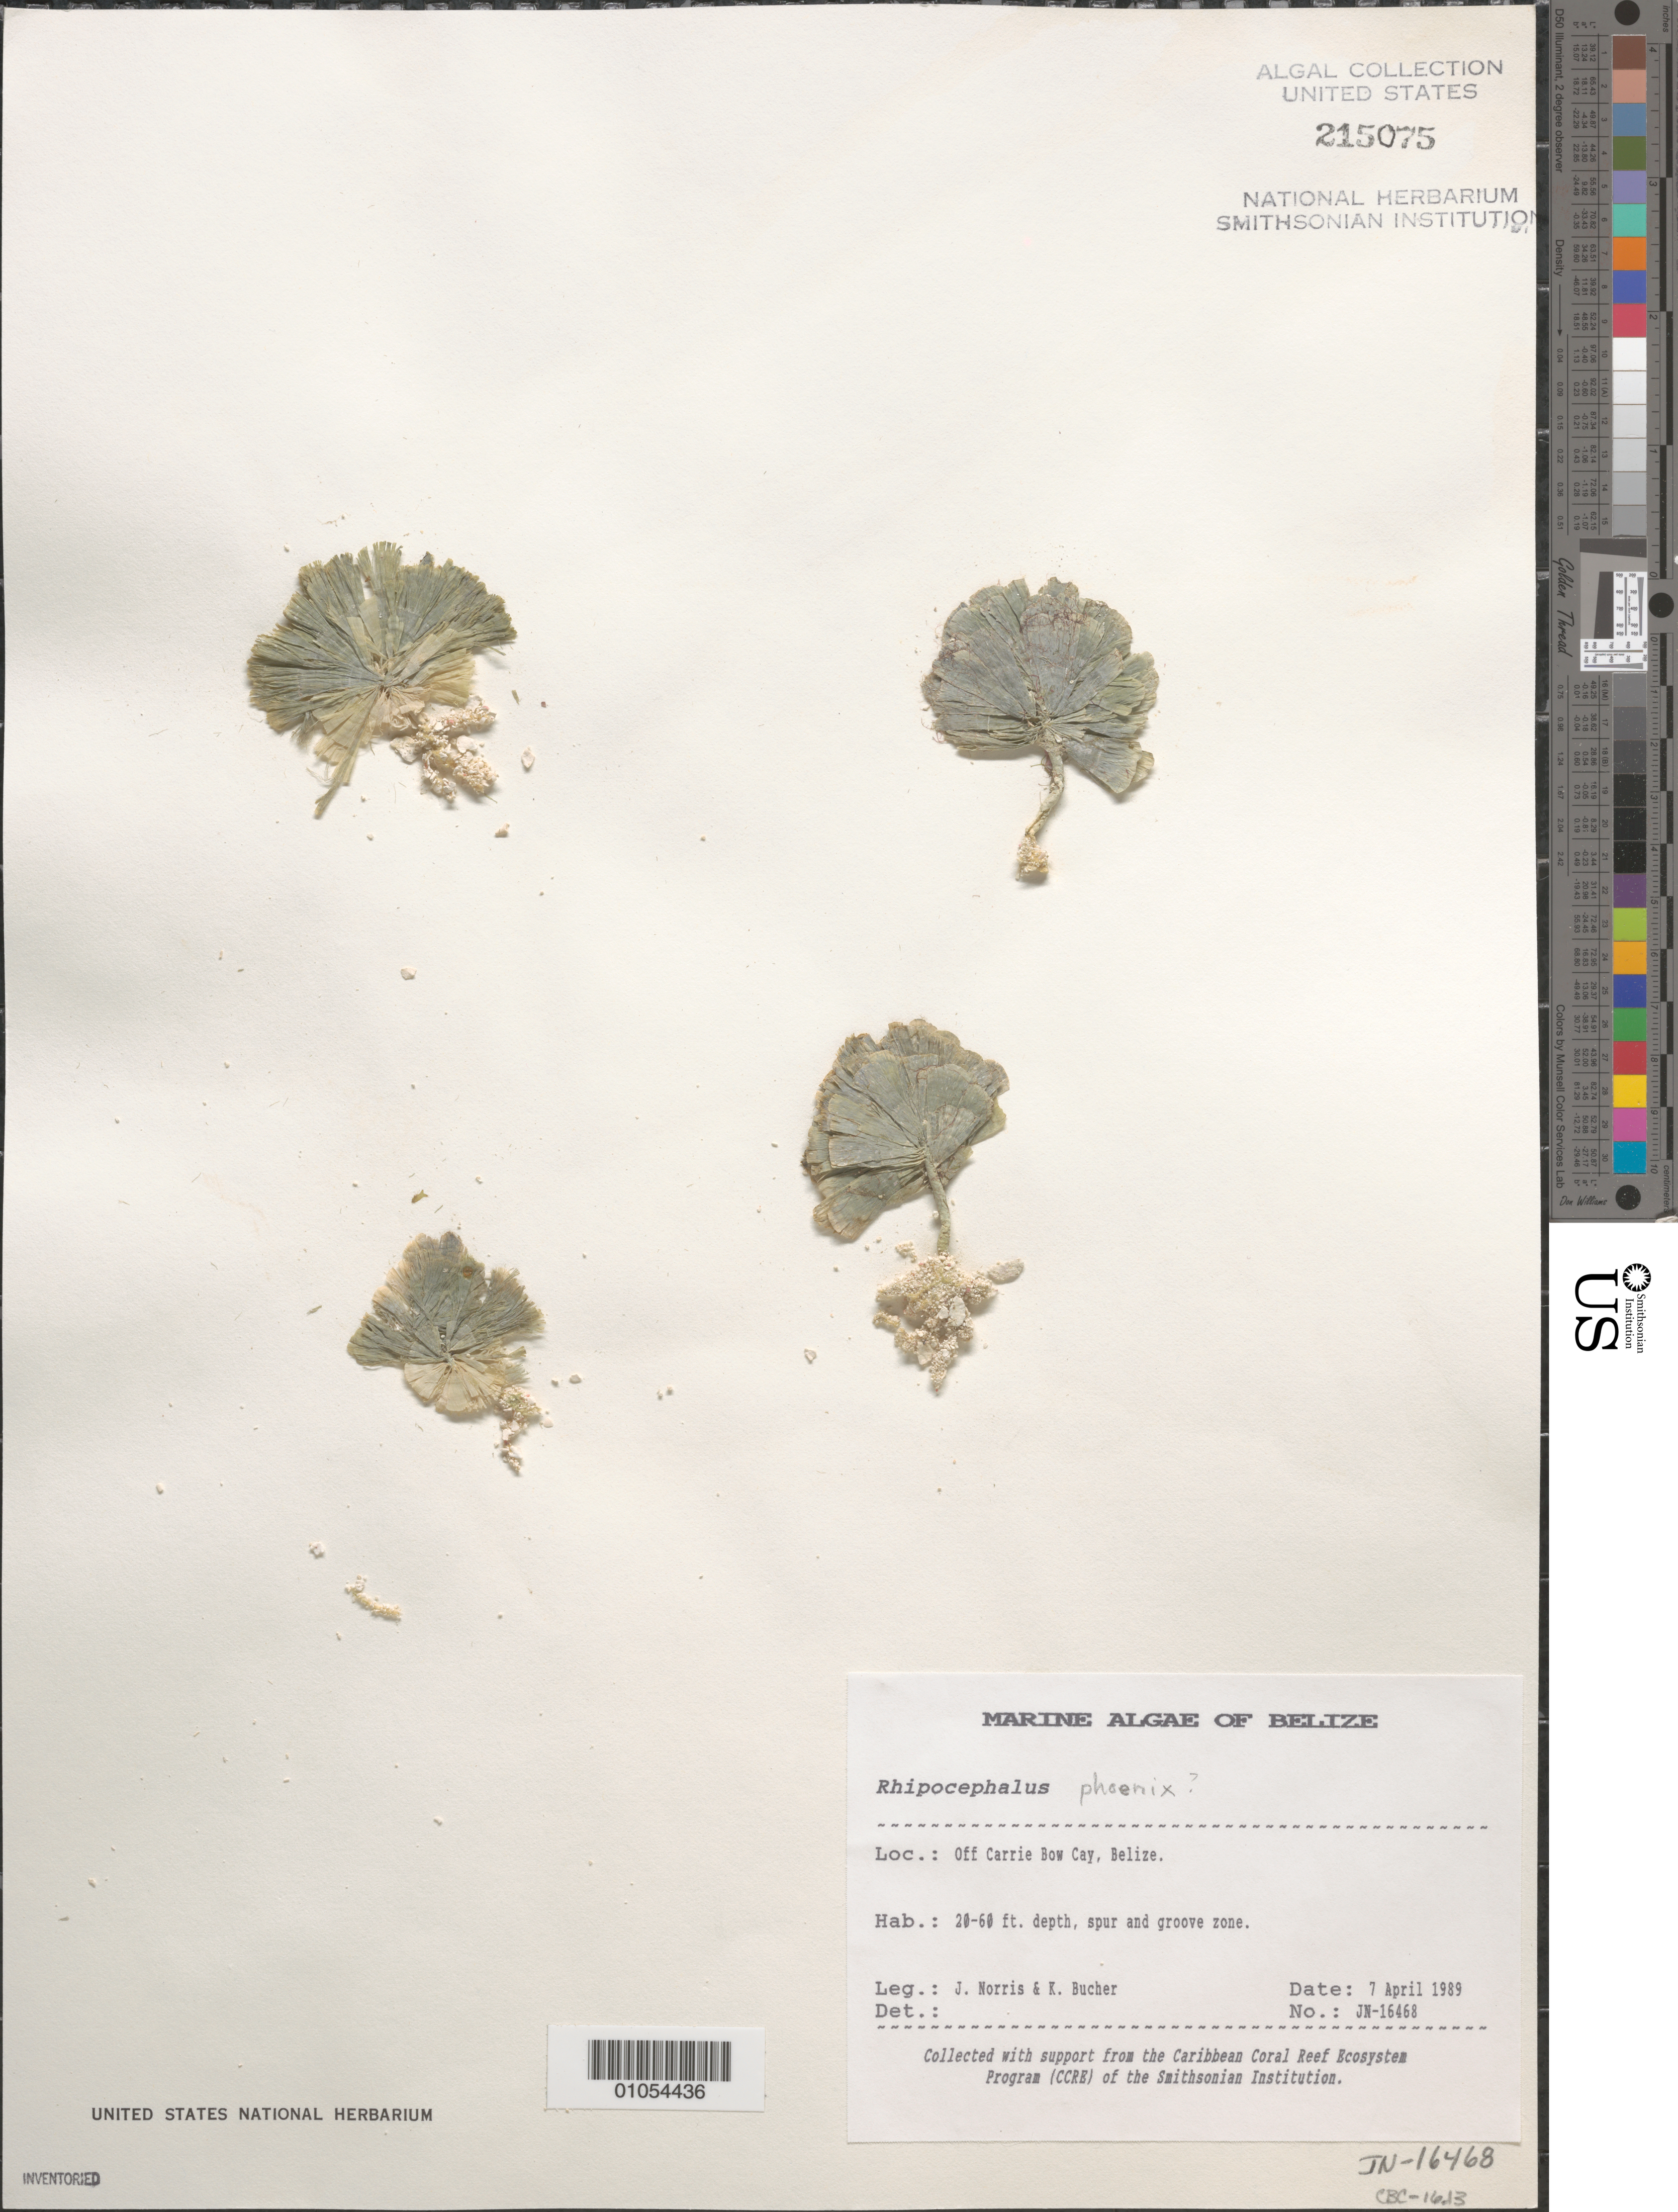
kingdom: Plantae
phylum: Chlorophyta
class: Ulvophyceae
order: Bryopsidales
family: Udoteaceae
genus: Rhipocephalus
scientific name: Rhipocephalus phoenix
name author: (J. Ellis & Sol.) Kütz.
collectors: J. N. Norris & K. E. Bucher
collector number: JN-16468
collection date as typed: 07 Apr 1989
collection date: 1989-04-07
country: Belize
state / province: Stann Creek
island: Carrie Bow Cay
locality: Off Carrie Bow Cay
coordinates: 16 48'N, 88 05'W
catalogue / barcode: US 215075